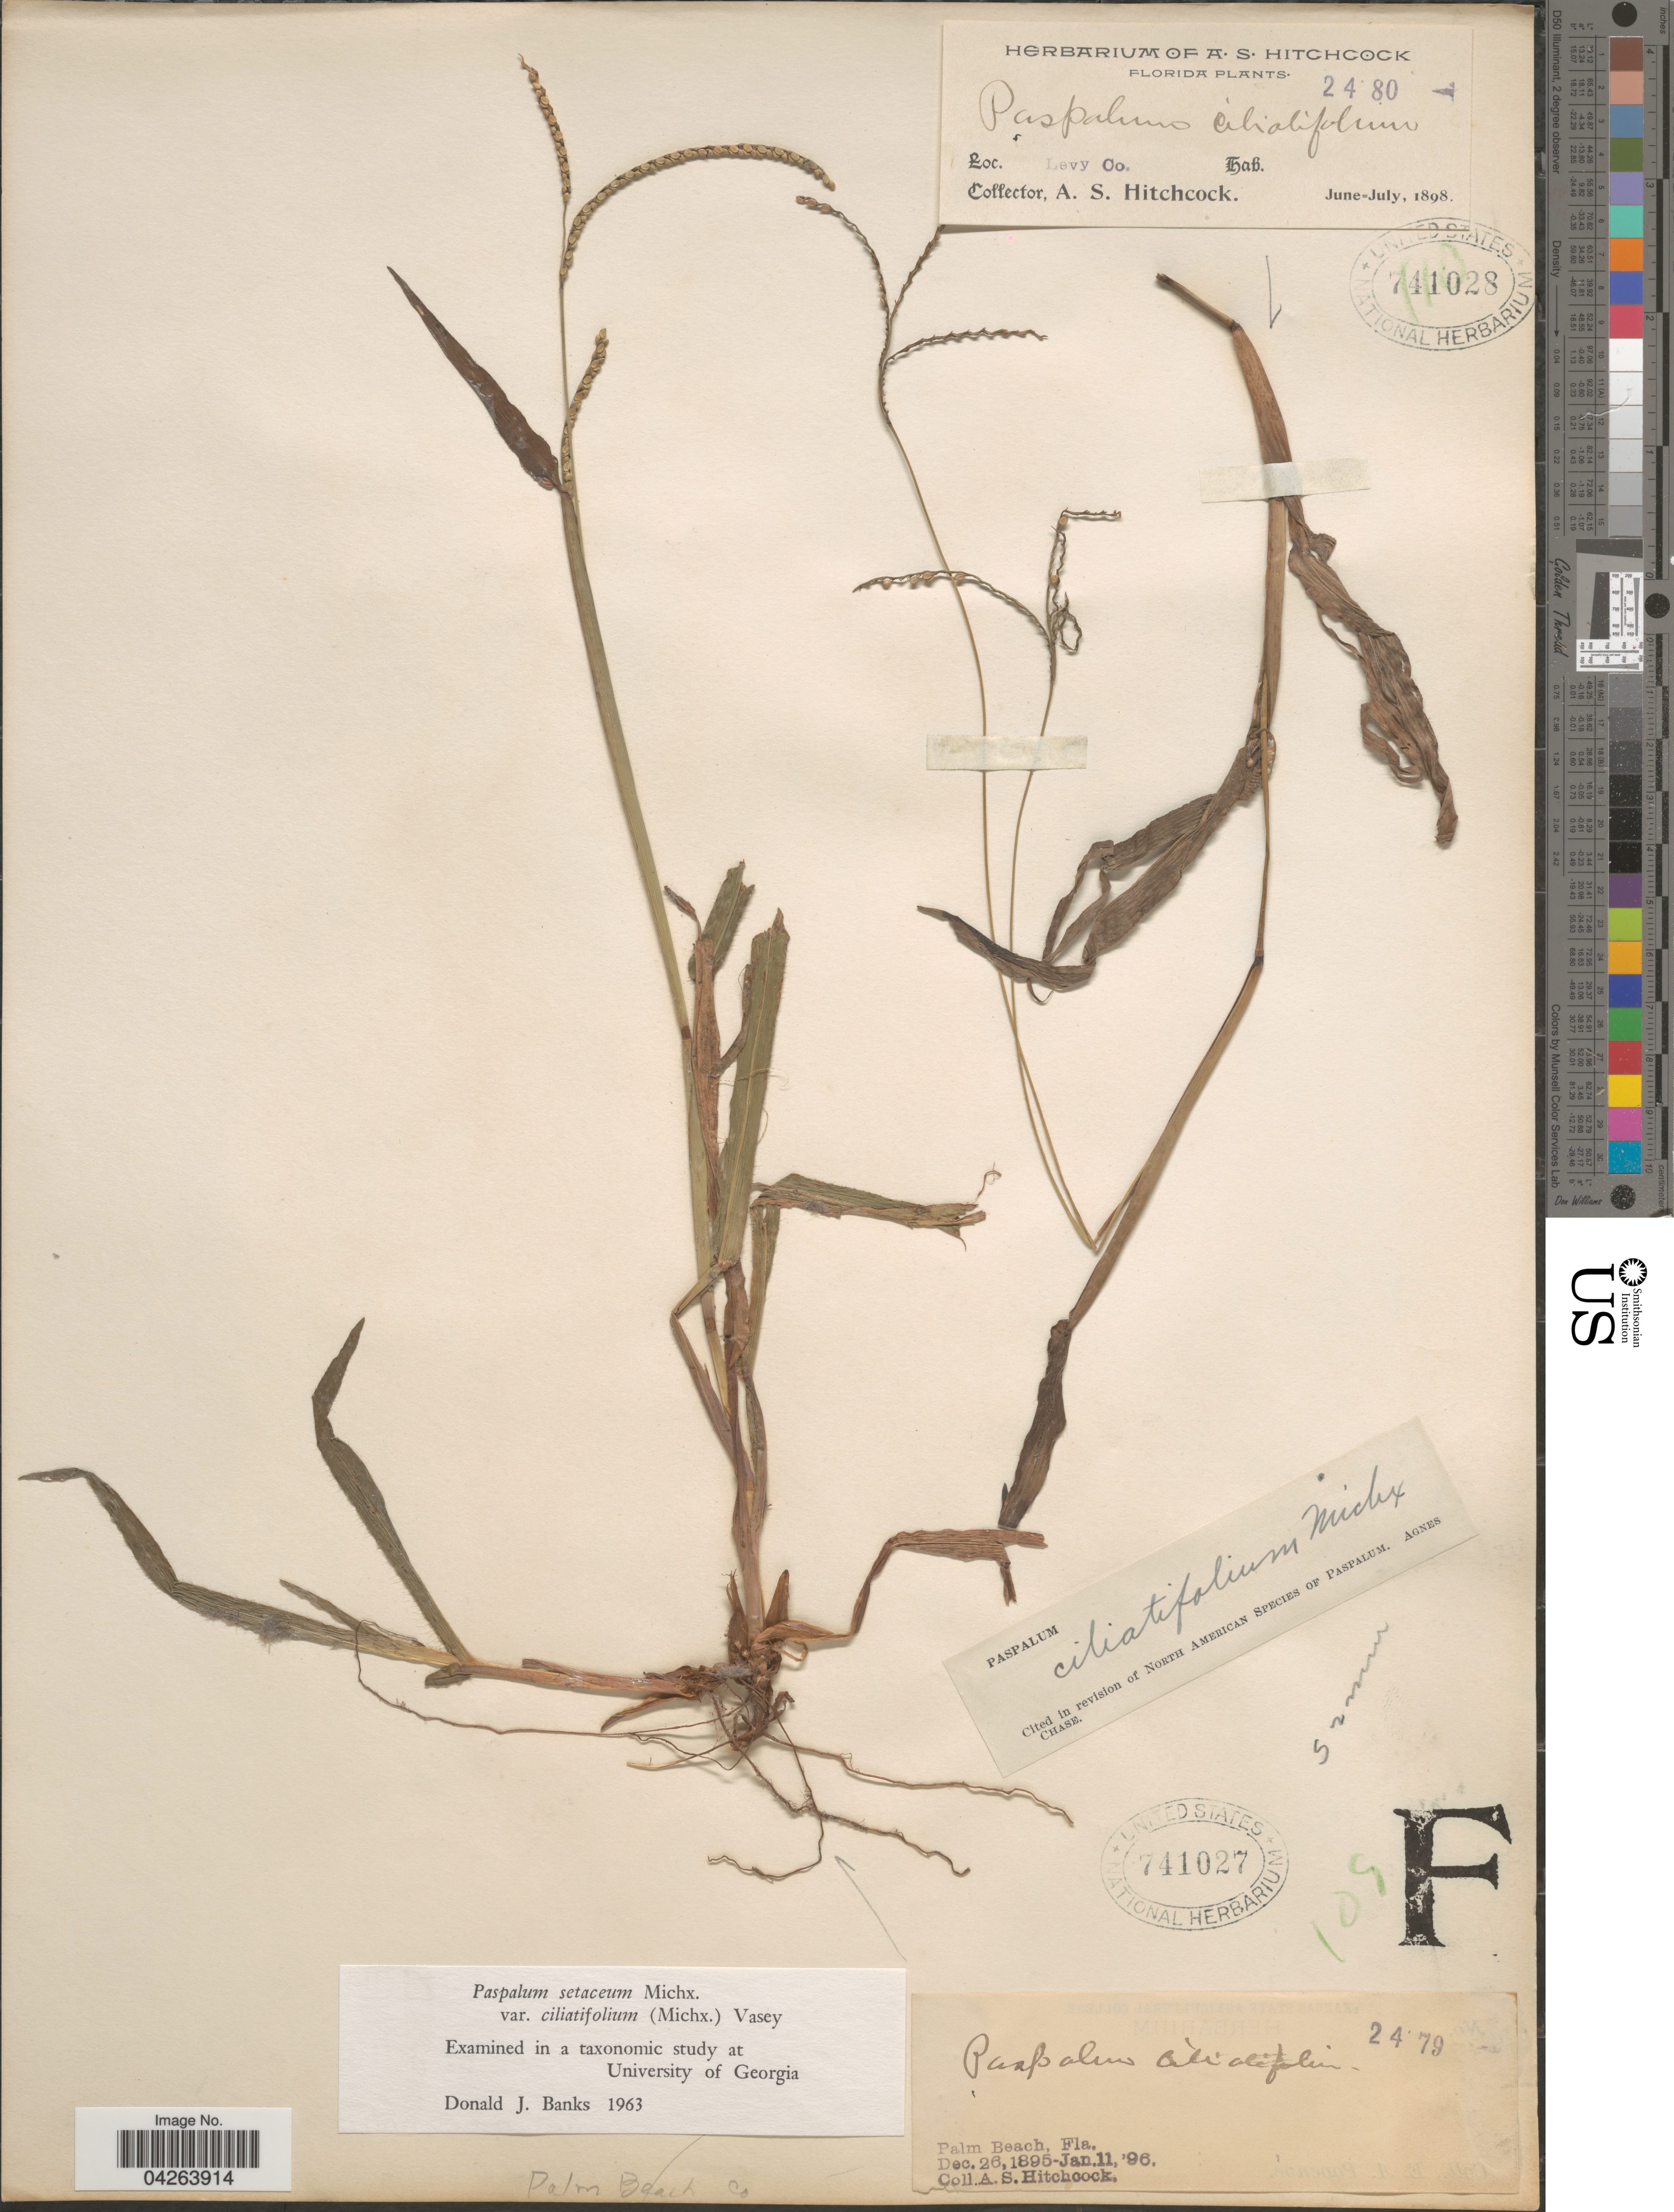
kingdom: Plantae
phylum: Tracheophyta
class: Liliopsida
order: Poales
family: Poaceae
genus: Paspalum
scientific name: Paspalum setaceum var. ciliatifolium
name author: (Michx.) Vasey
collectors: A. S. Hitchcock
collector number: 2480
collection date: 1898-06/1898-07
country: United States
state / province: Florida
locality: Levy Co.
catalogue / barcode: US 741028-2